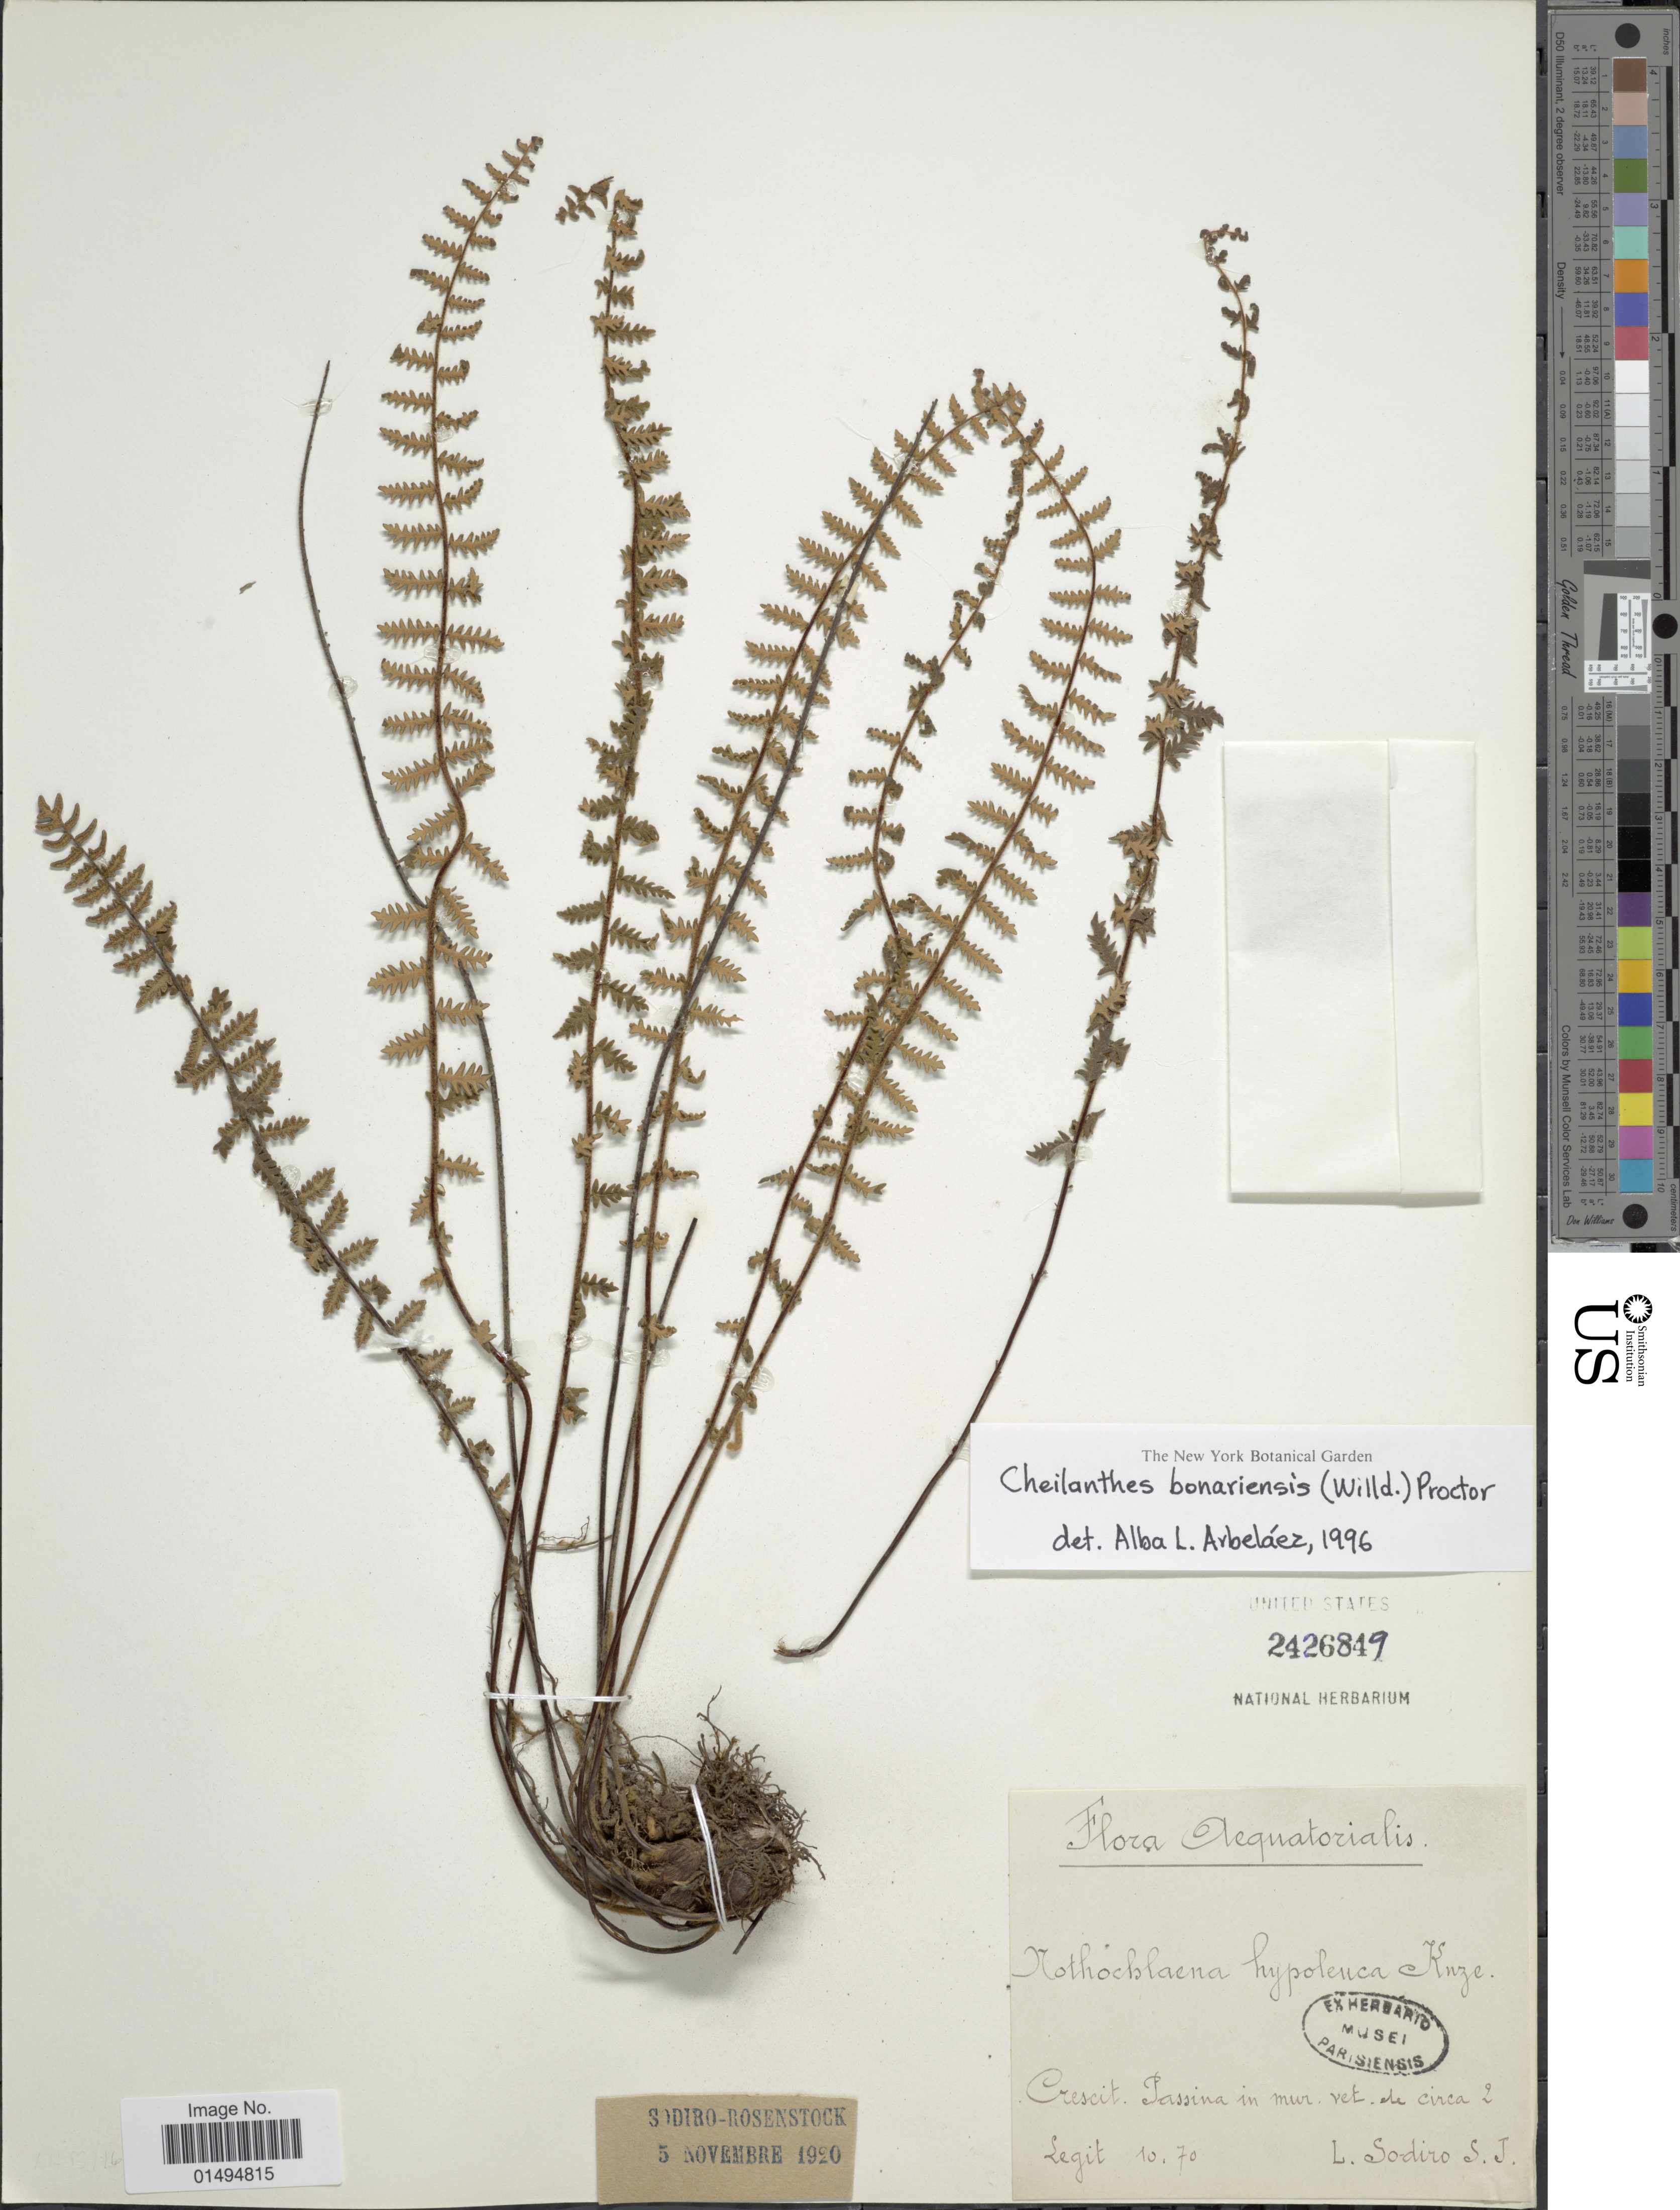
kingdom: Plantae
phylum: Tracheophyta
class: Polypodiopsida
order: Polypodiales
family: Pteridaceae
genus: Myriopteris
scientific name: Myriopteris aurea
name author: (Poir.) Grusz & Windham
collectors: L. Sodiro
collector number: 10.70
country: Ecuador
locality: Equatorialis, Crescit, Passina in mivi. vet de circa 2 [interpreted]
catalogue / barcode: US 2426849